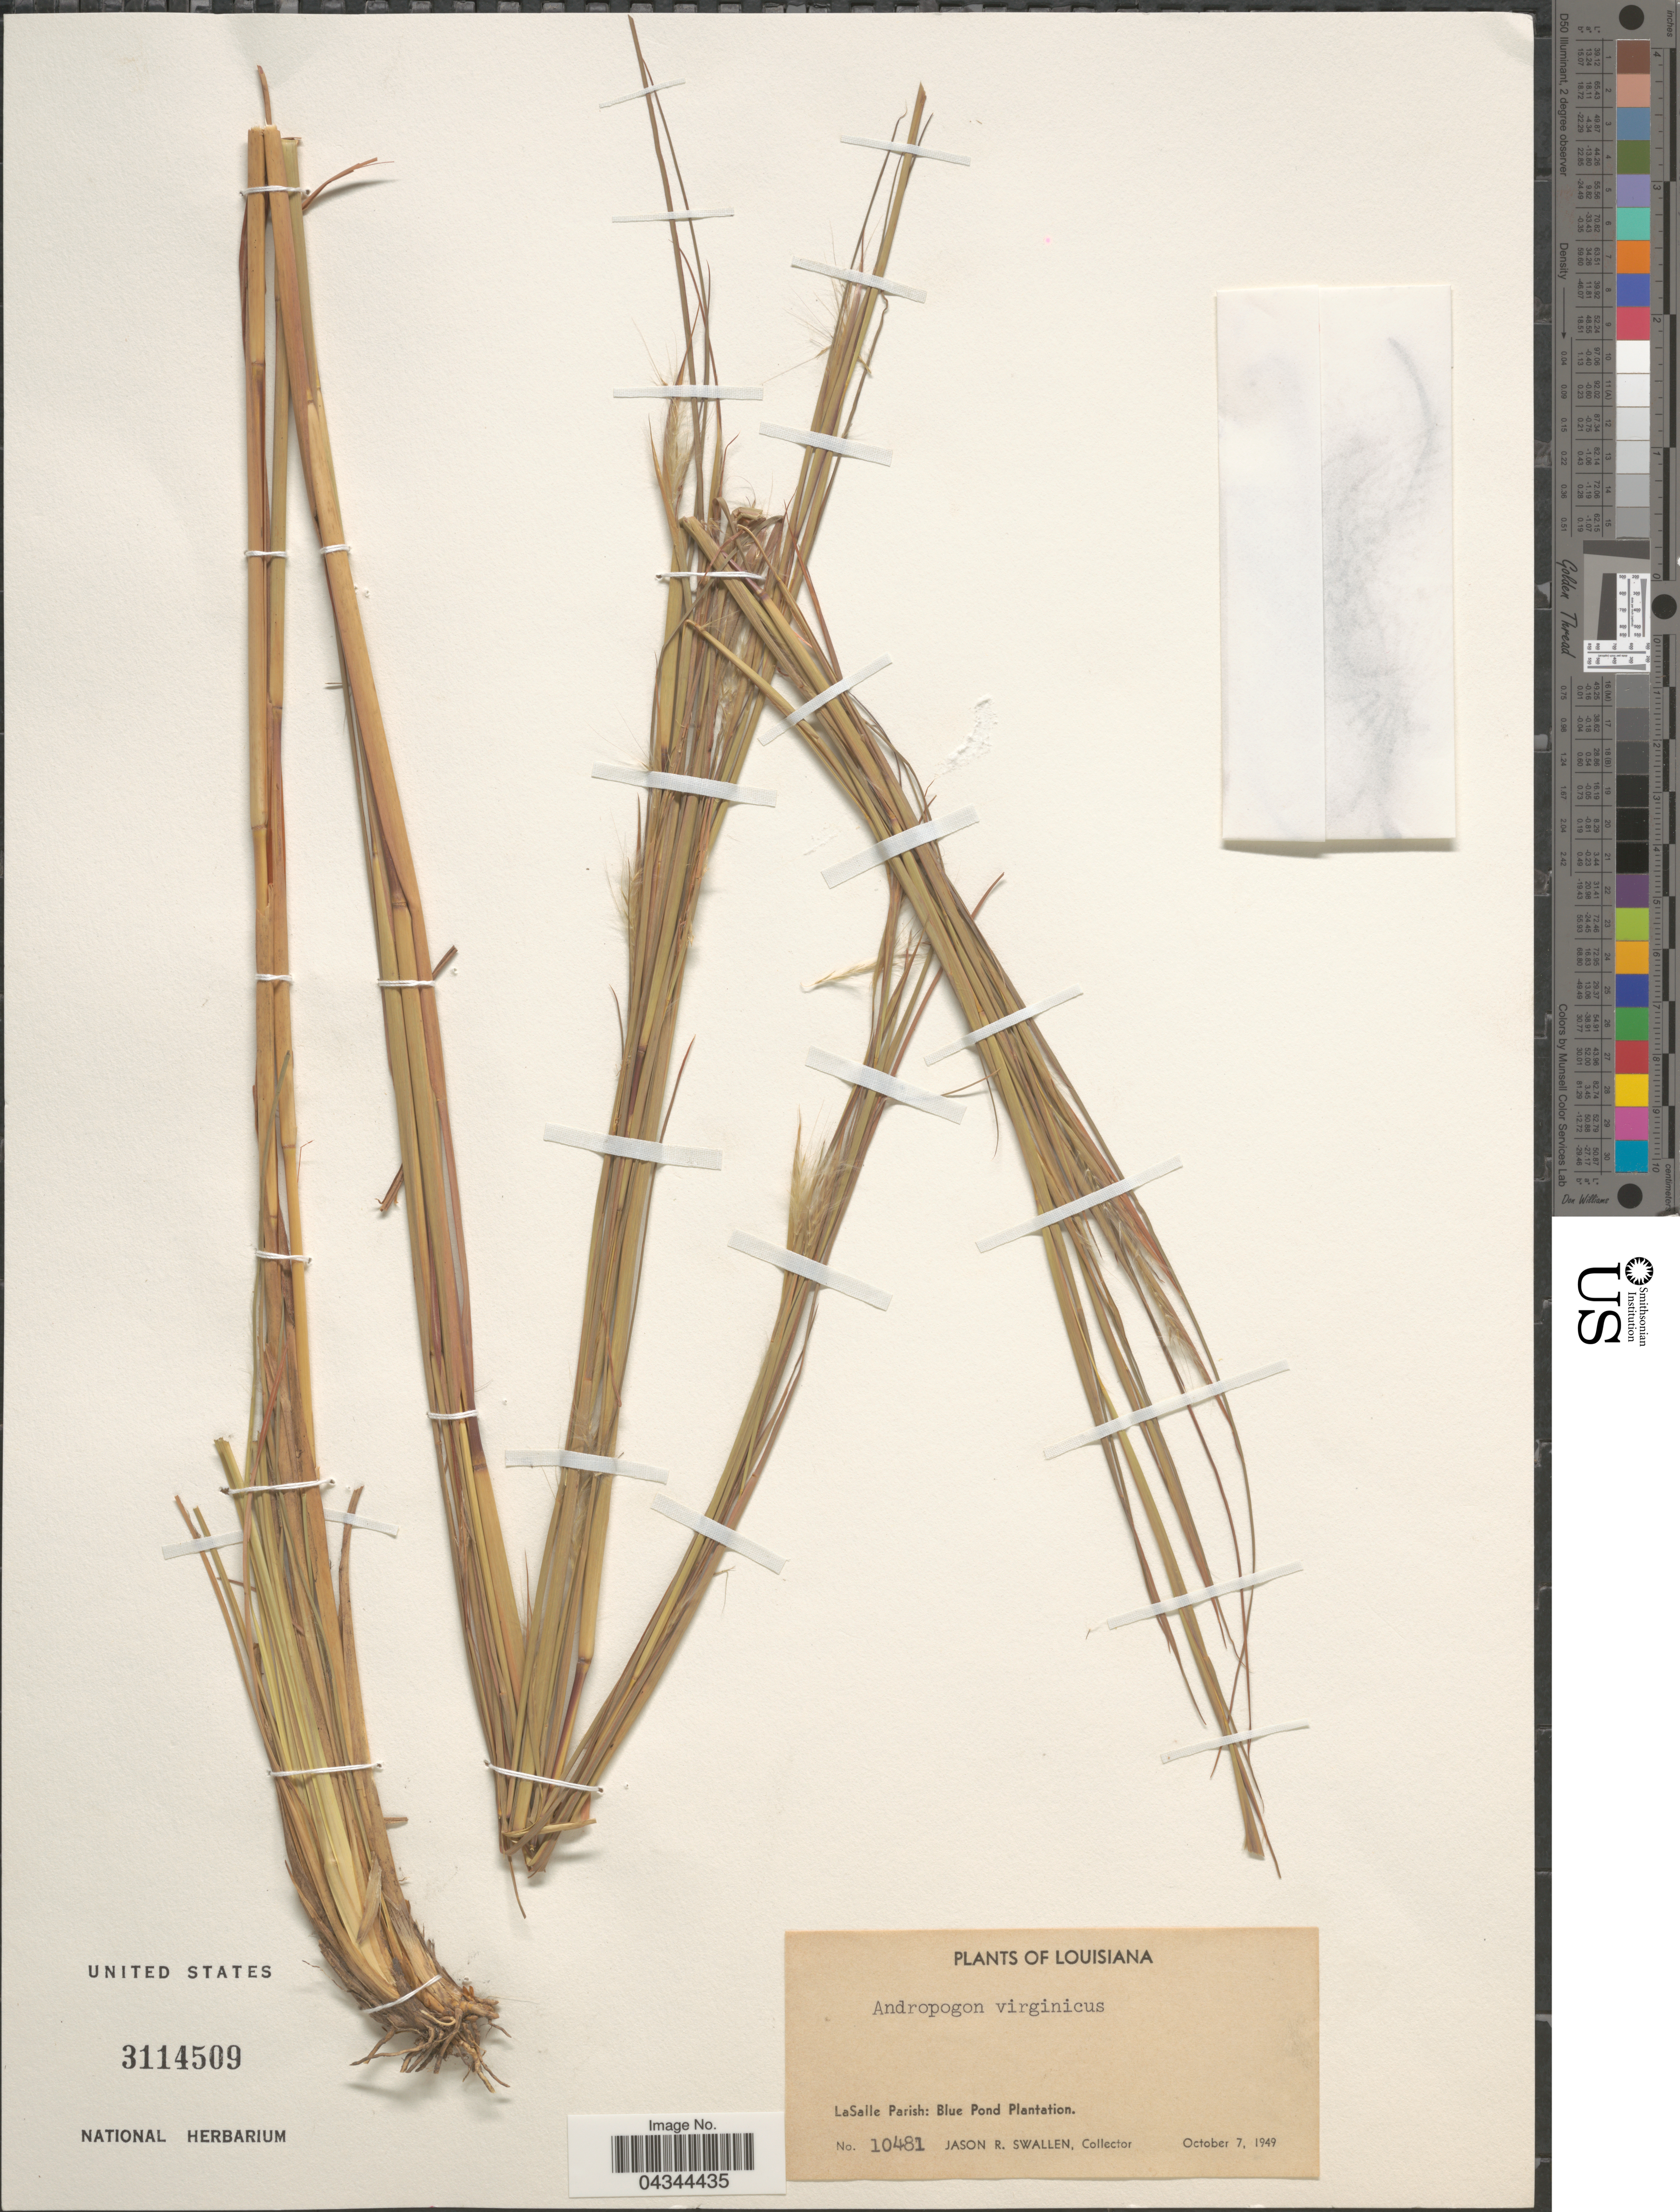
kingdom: Plantae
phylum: Tracheophyta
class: Liliopsida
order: Poales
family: Poaceae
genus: Andropogon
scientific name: Andropogon virginicus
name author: L.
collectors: J. R. Swallen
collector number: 10481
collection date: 1949-10-07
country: United States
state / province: Louisiana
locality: LaSalle Parish: Blue Pond Plantation.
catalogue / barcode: US 3114509